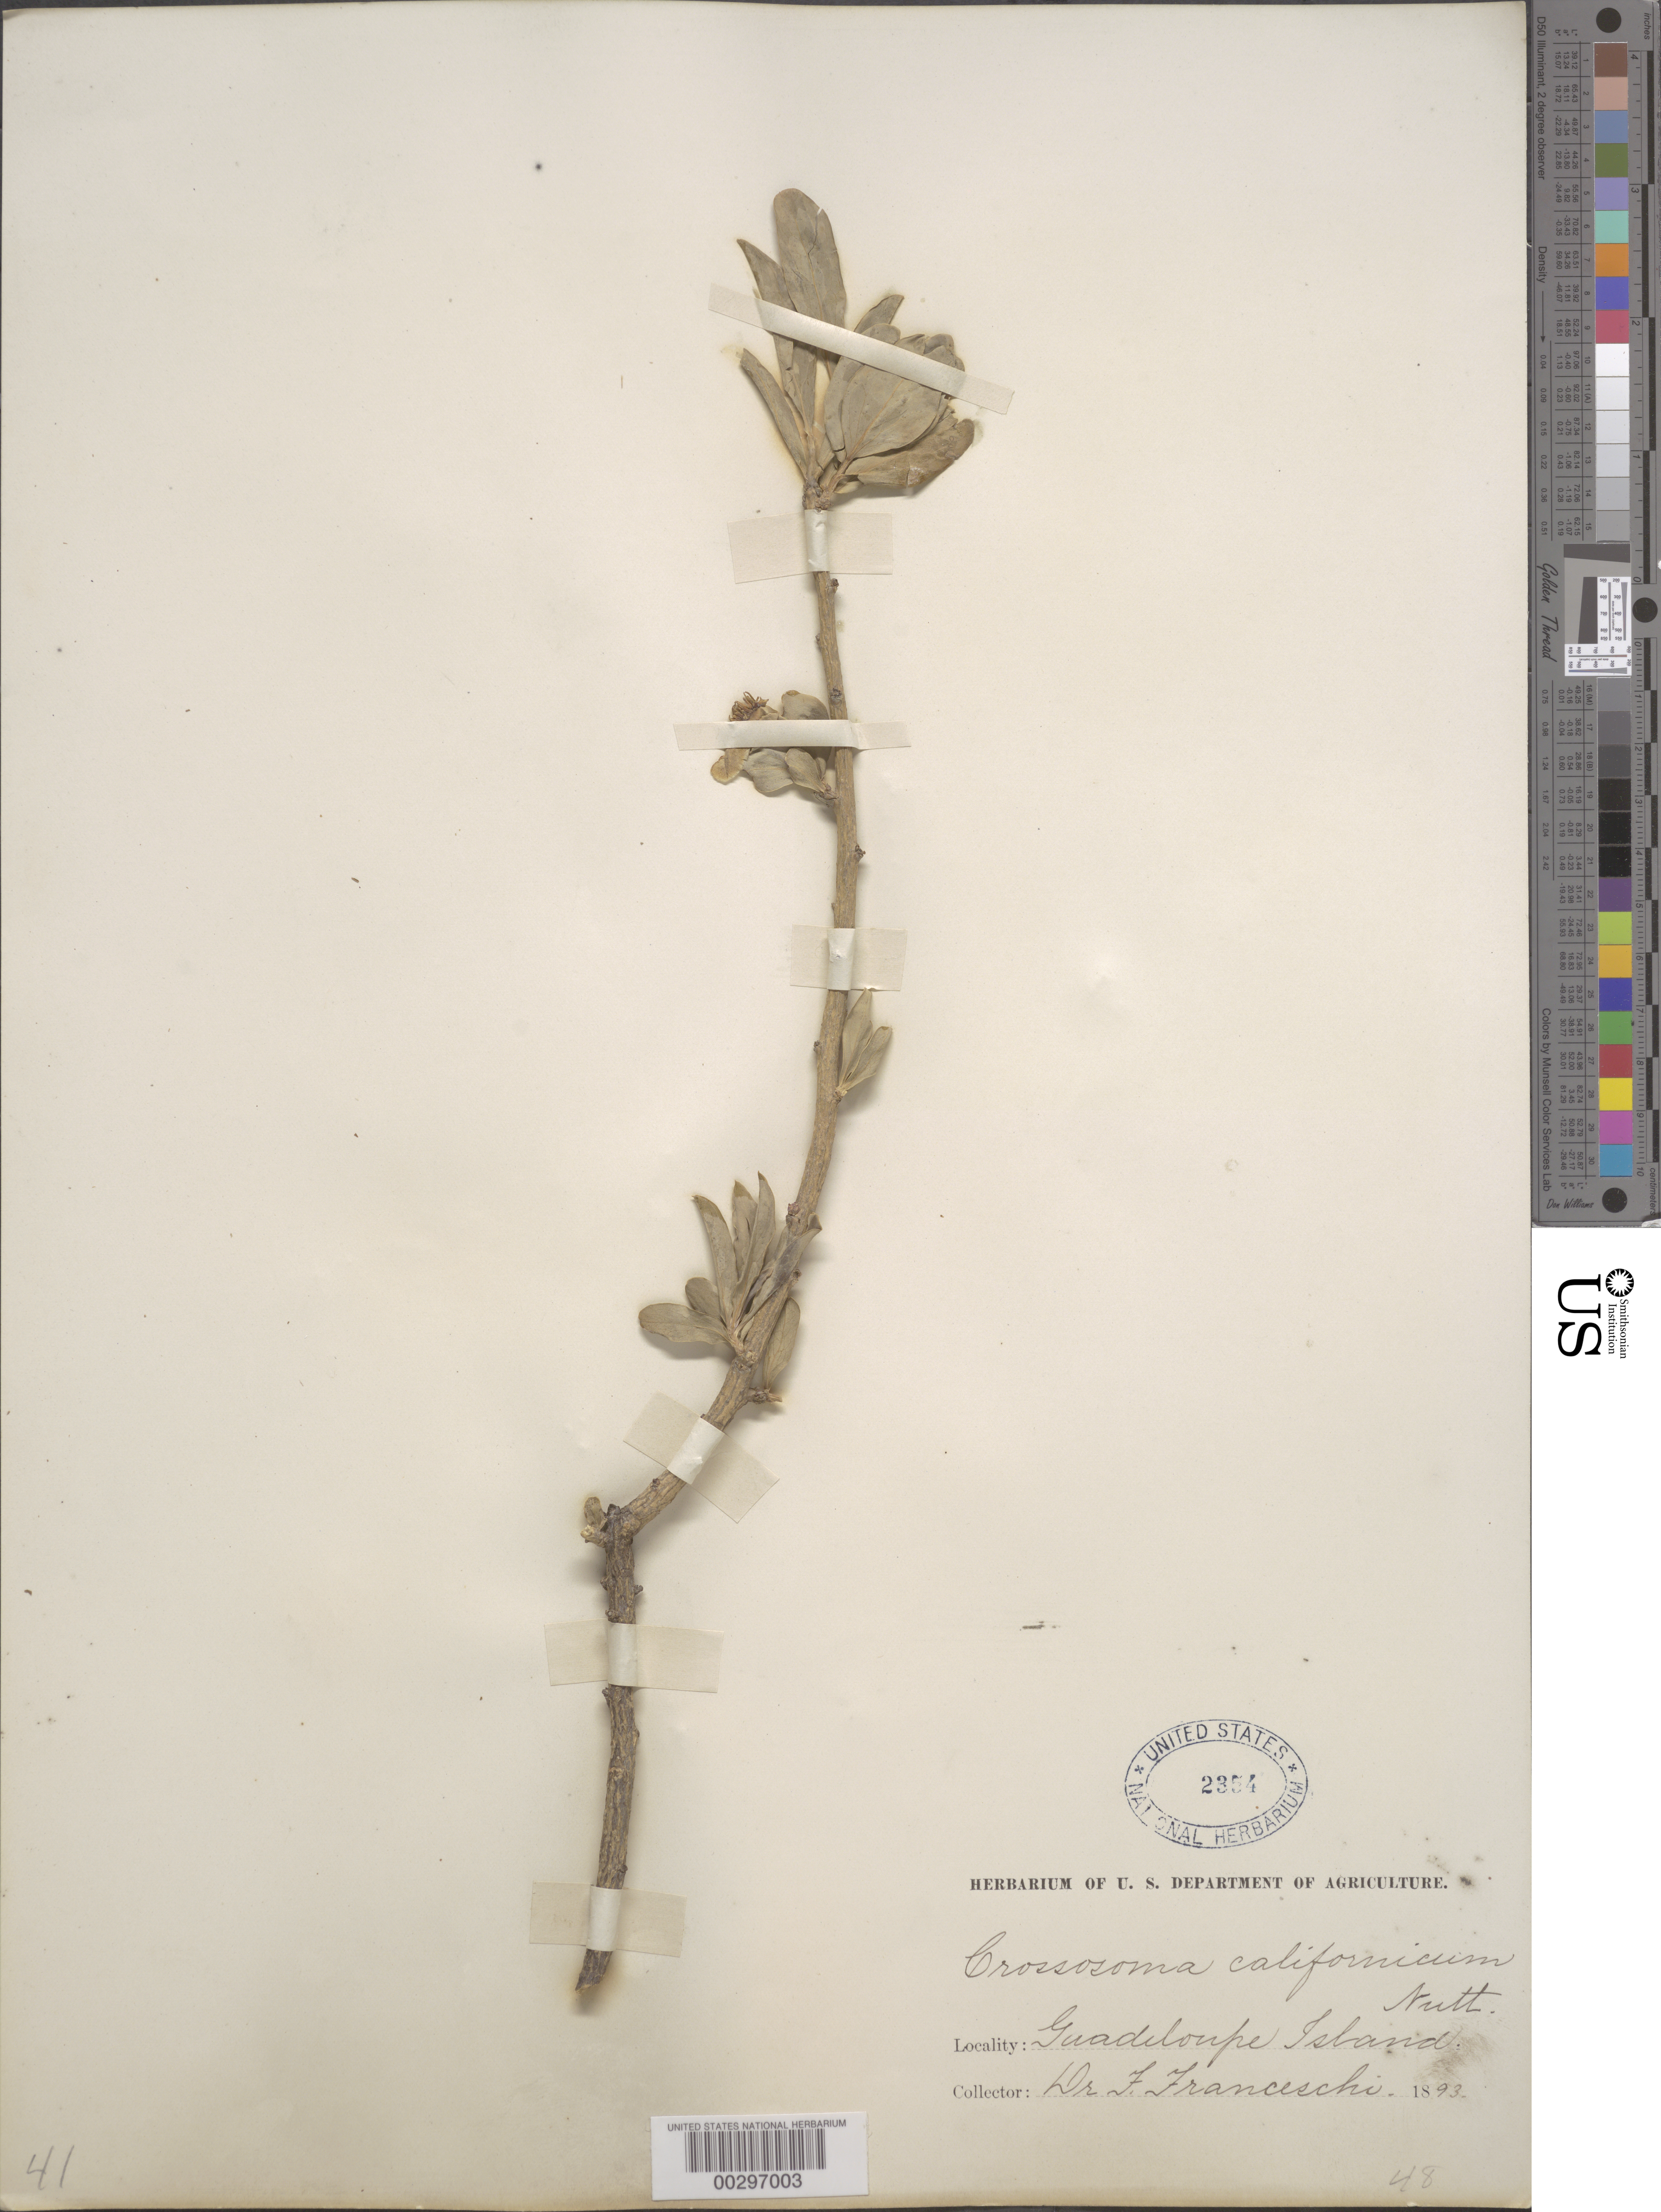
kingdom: Plantae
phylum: Tracheophyta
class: Magnoliopsida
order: Crossosomatales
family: Crossosomataceae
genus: Crossosoma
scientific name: Crossosoma bigelovii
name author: S. Watson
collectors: F. Franceschi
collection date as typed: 1893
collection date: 1893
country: Mexico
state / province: Baja California Norte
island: Guadalupe Island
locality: Guadelupe I.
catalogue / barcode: US 2354